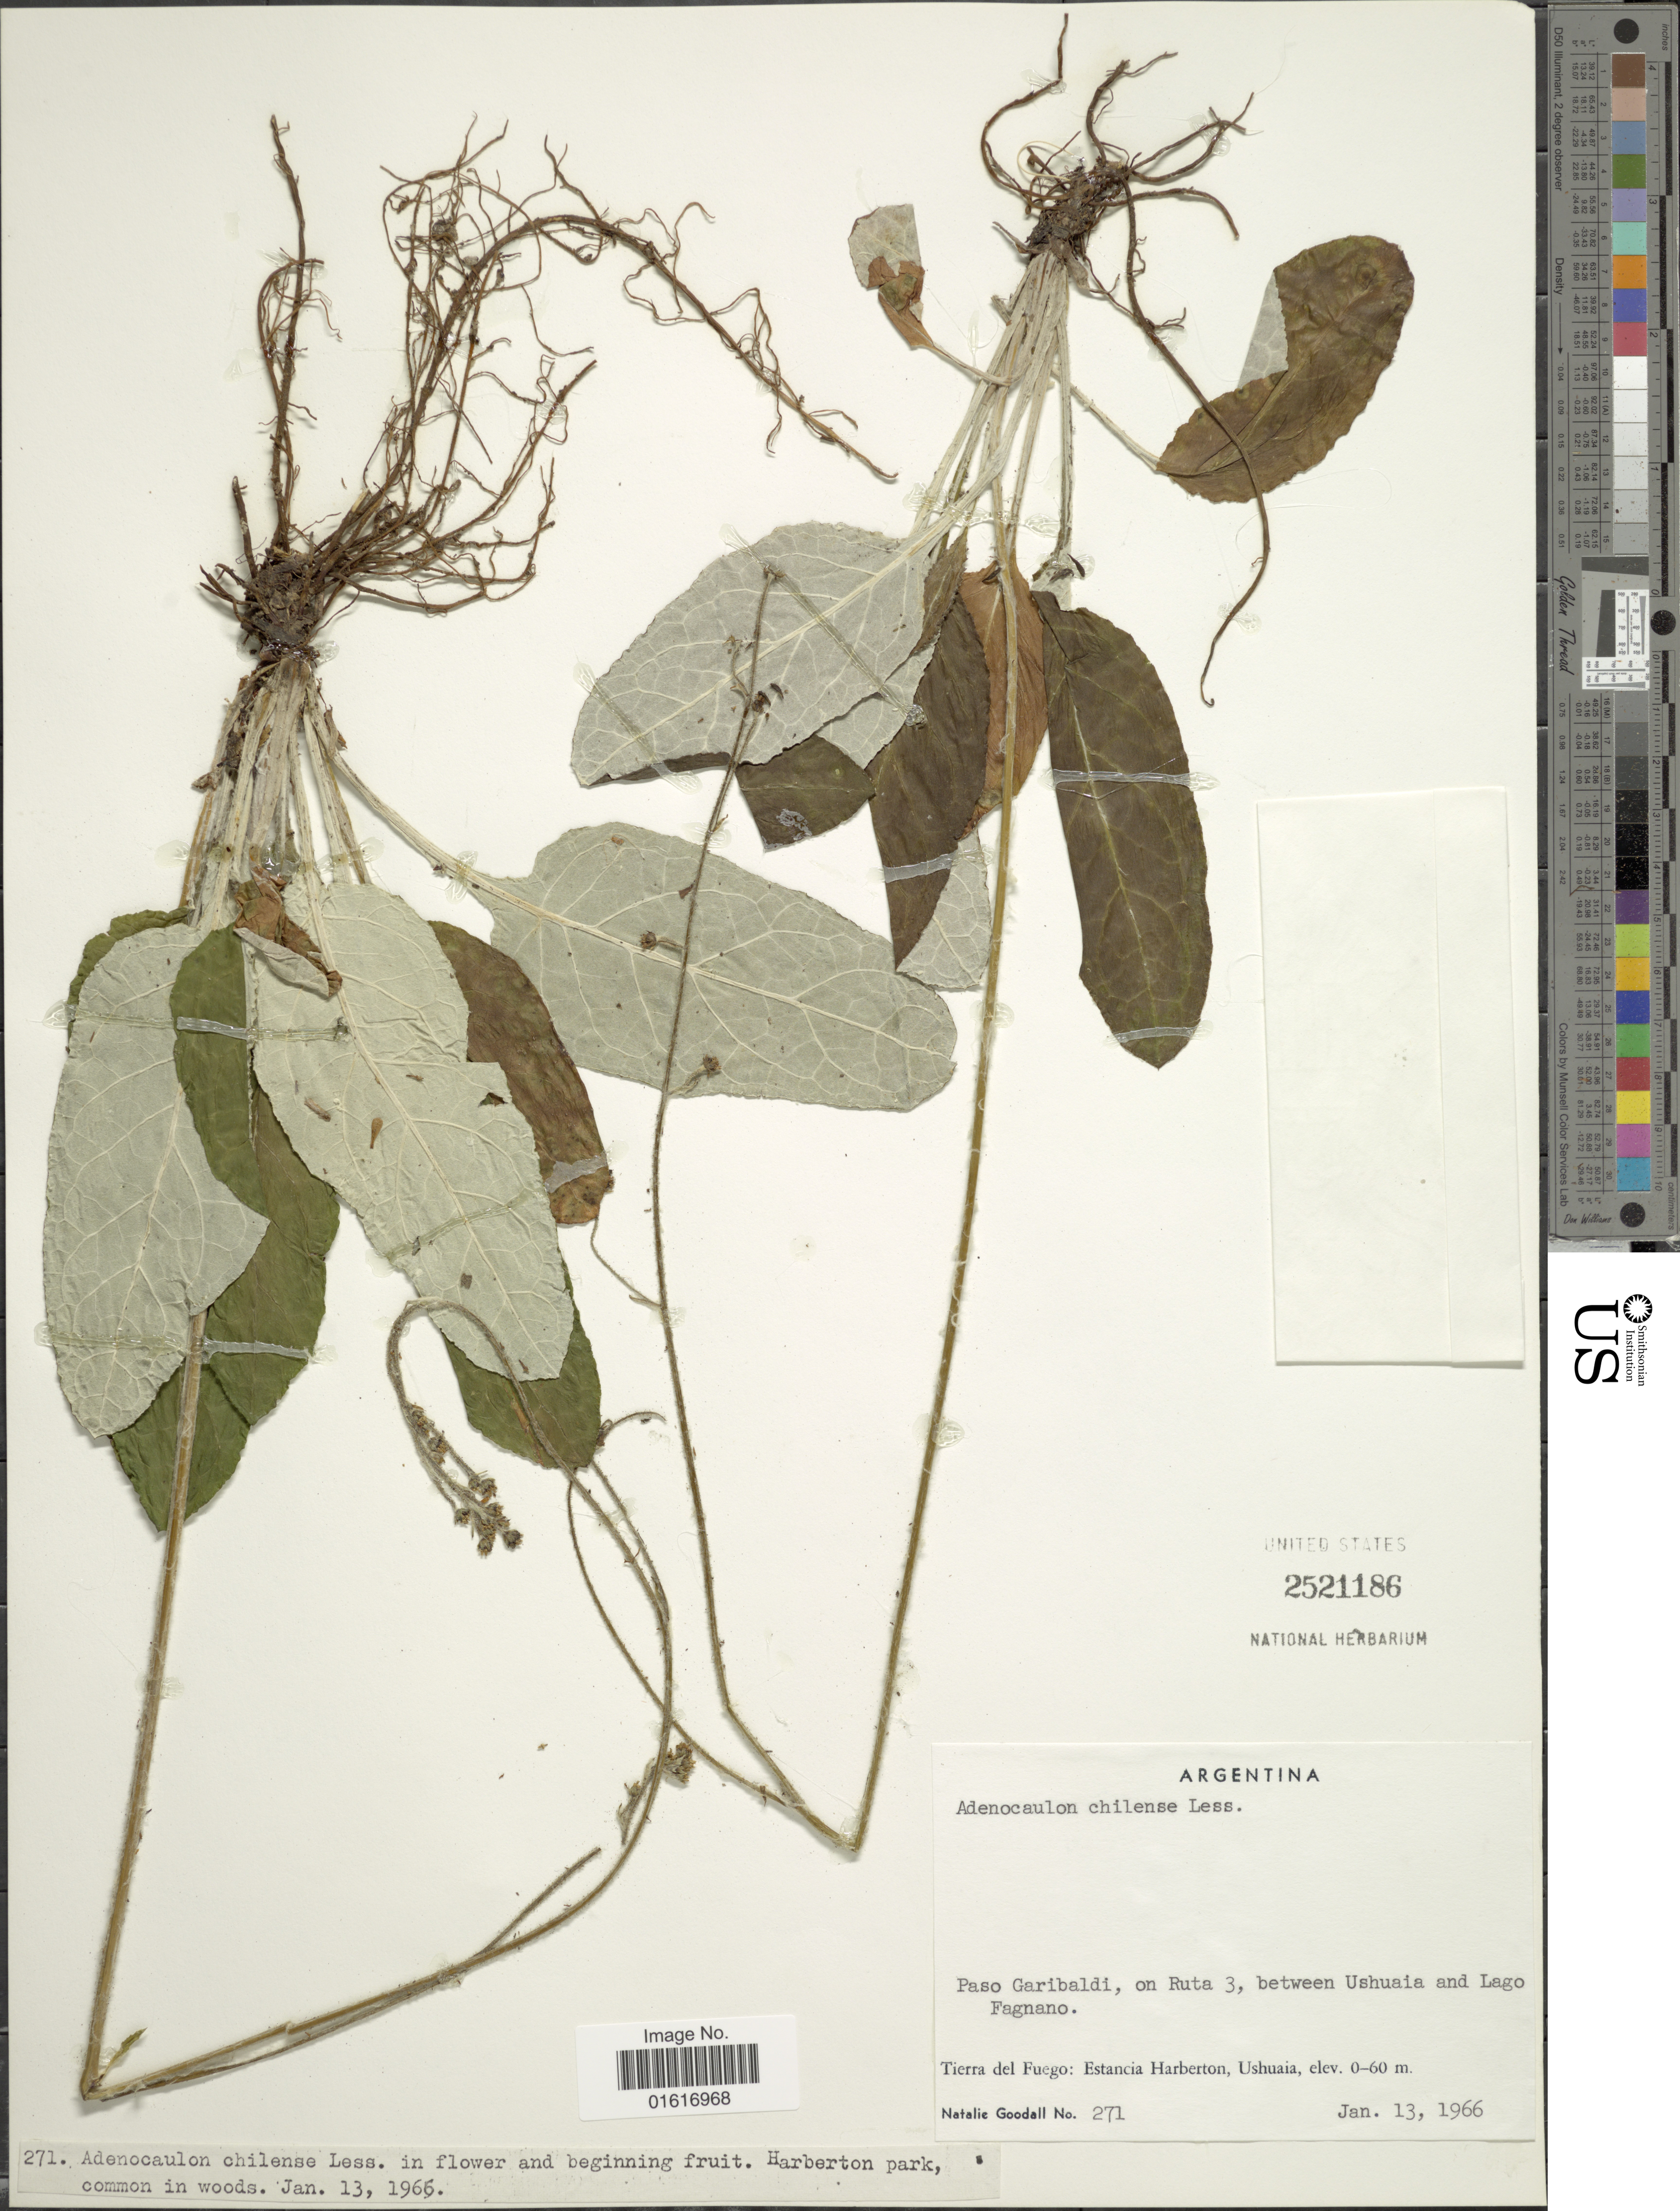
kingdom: Plantae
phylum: Tracheophyta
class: Magnoliopsida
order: Asterales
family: Asteraceae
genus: Adenocaulon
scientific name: Adenocaulon chilense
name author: Less.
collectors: N. Goodall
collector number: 271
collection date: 1966-01-13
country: Argentina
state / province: Tierra del Fuego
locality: Estancia Harberton, Ushuaia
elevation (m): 0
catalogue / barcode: US 2521186